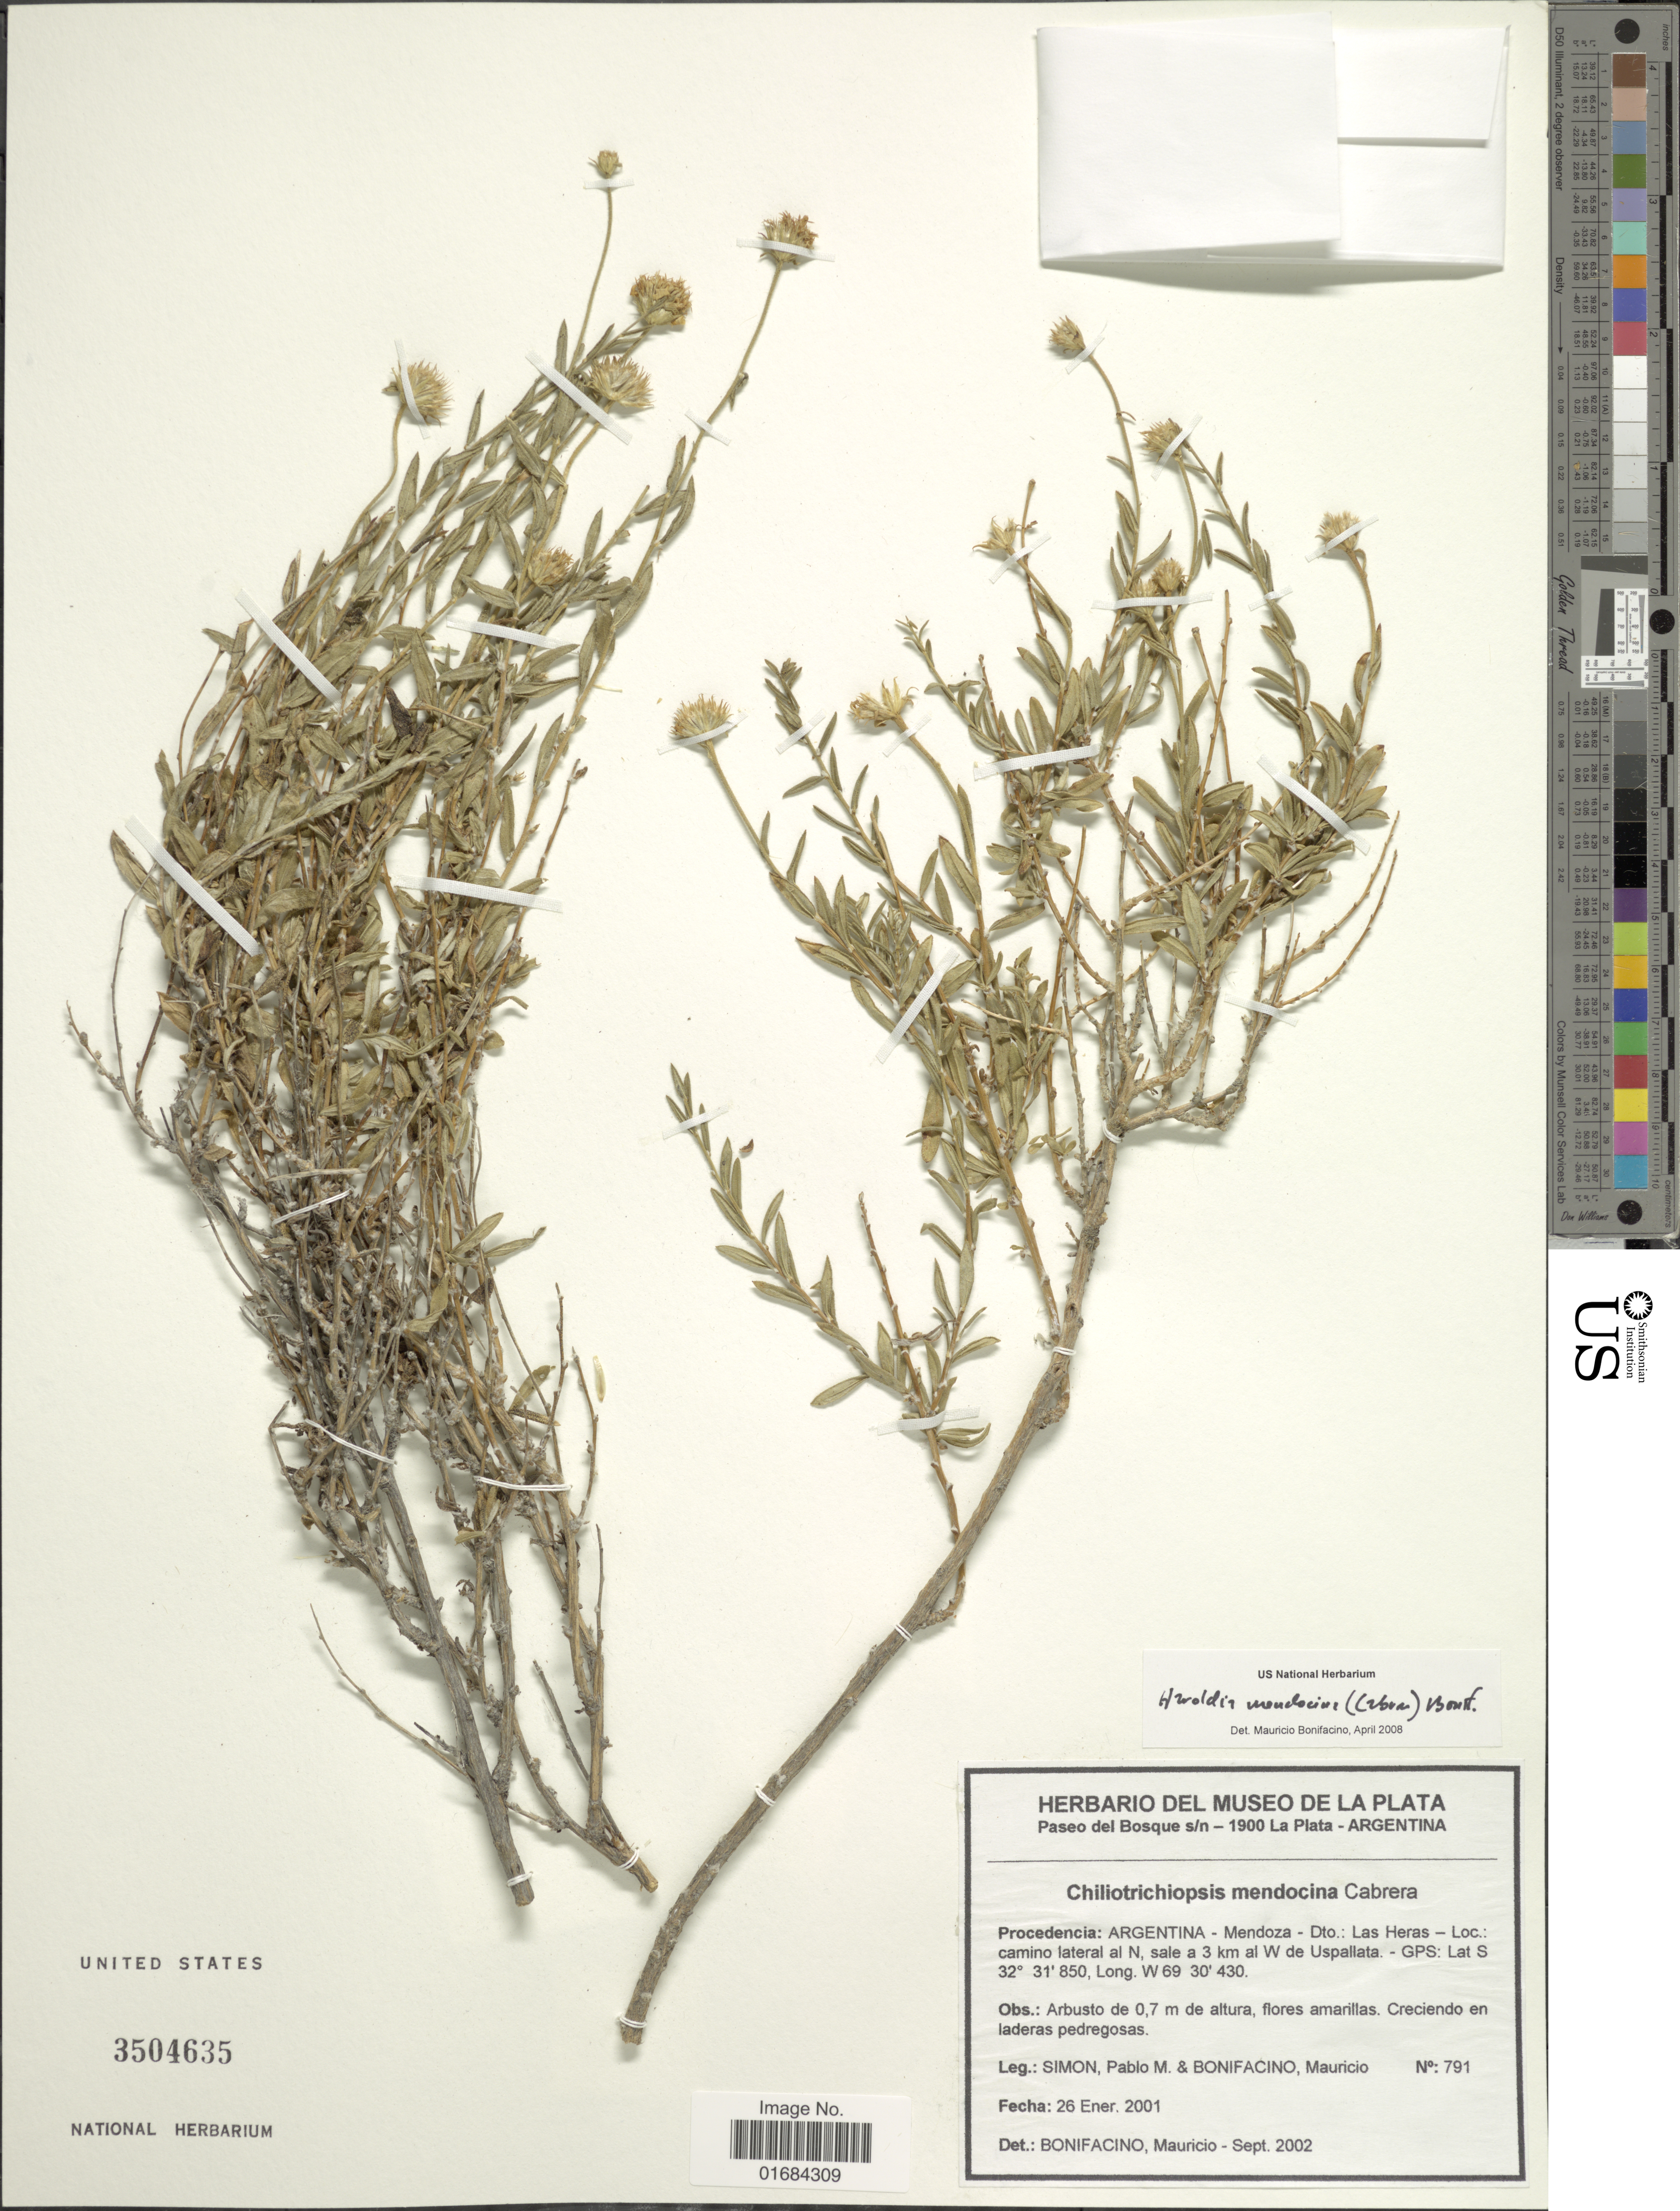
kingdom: Plantae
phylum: Tracheophyta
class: Magnoliopsida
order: Asterales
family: Asteraceae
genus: Haroldia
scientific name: Haroldia mendocina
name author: (Cabreva) Bonif.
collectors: P. M. Simón & M. Bonifacino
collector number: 791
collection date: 2001-01-26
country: Argentina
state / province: Mendoza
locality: Dto.: Las Heras - Loc. camino lateral al N, sale a 3 km al W de Uspallata.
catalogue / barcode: US 3504635